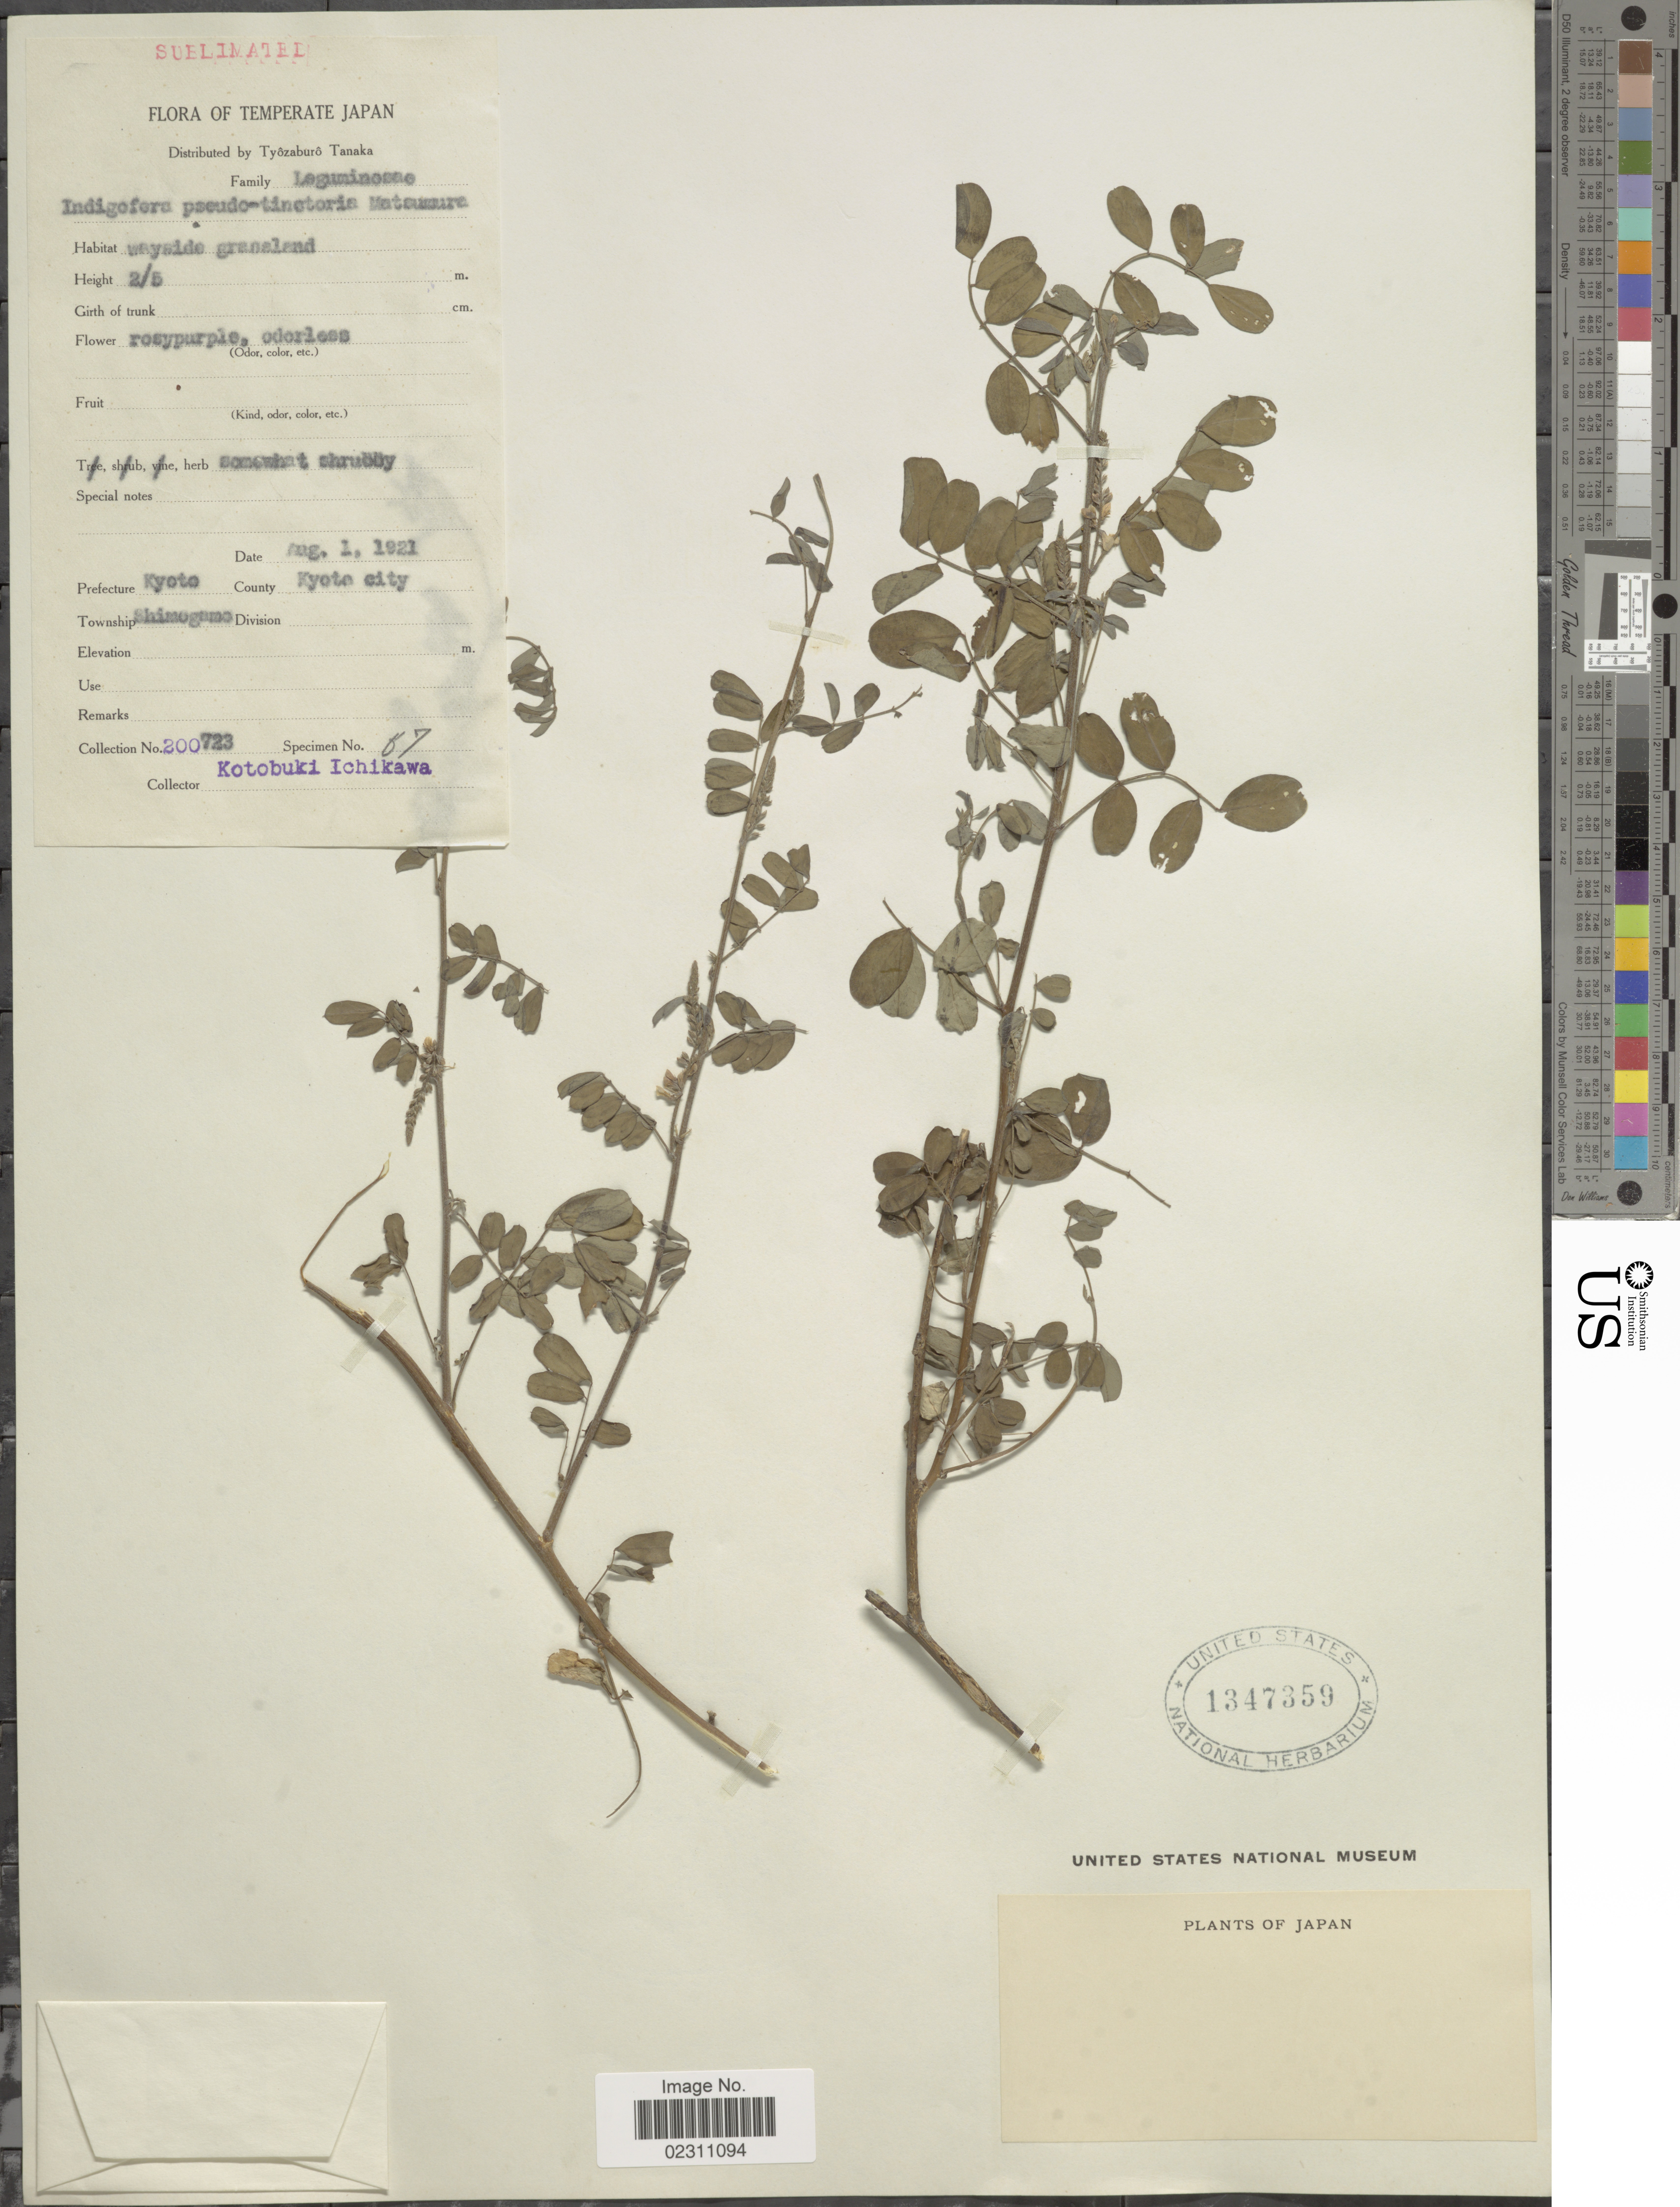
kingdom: Plantae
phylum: Tracheophyta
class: Magnoliopsida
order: Fabales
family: Fabaceae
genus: Indigofera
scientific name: Indigofera pseudotinctoria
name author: Matsum.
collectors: K. Ichikawa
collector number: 200723/67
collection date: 1921-08-01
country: Japan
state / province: Kyoto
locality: Kyoto City, Shimogamo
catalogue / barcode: US 1347359